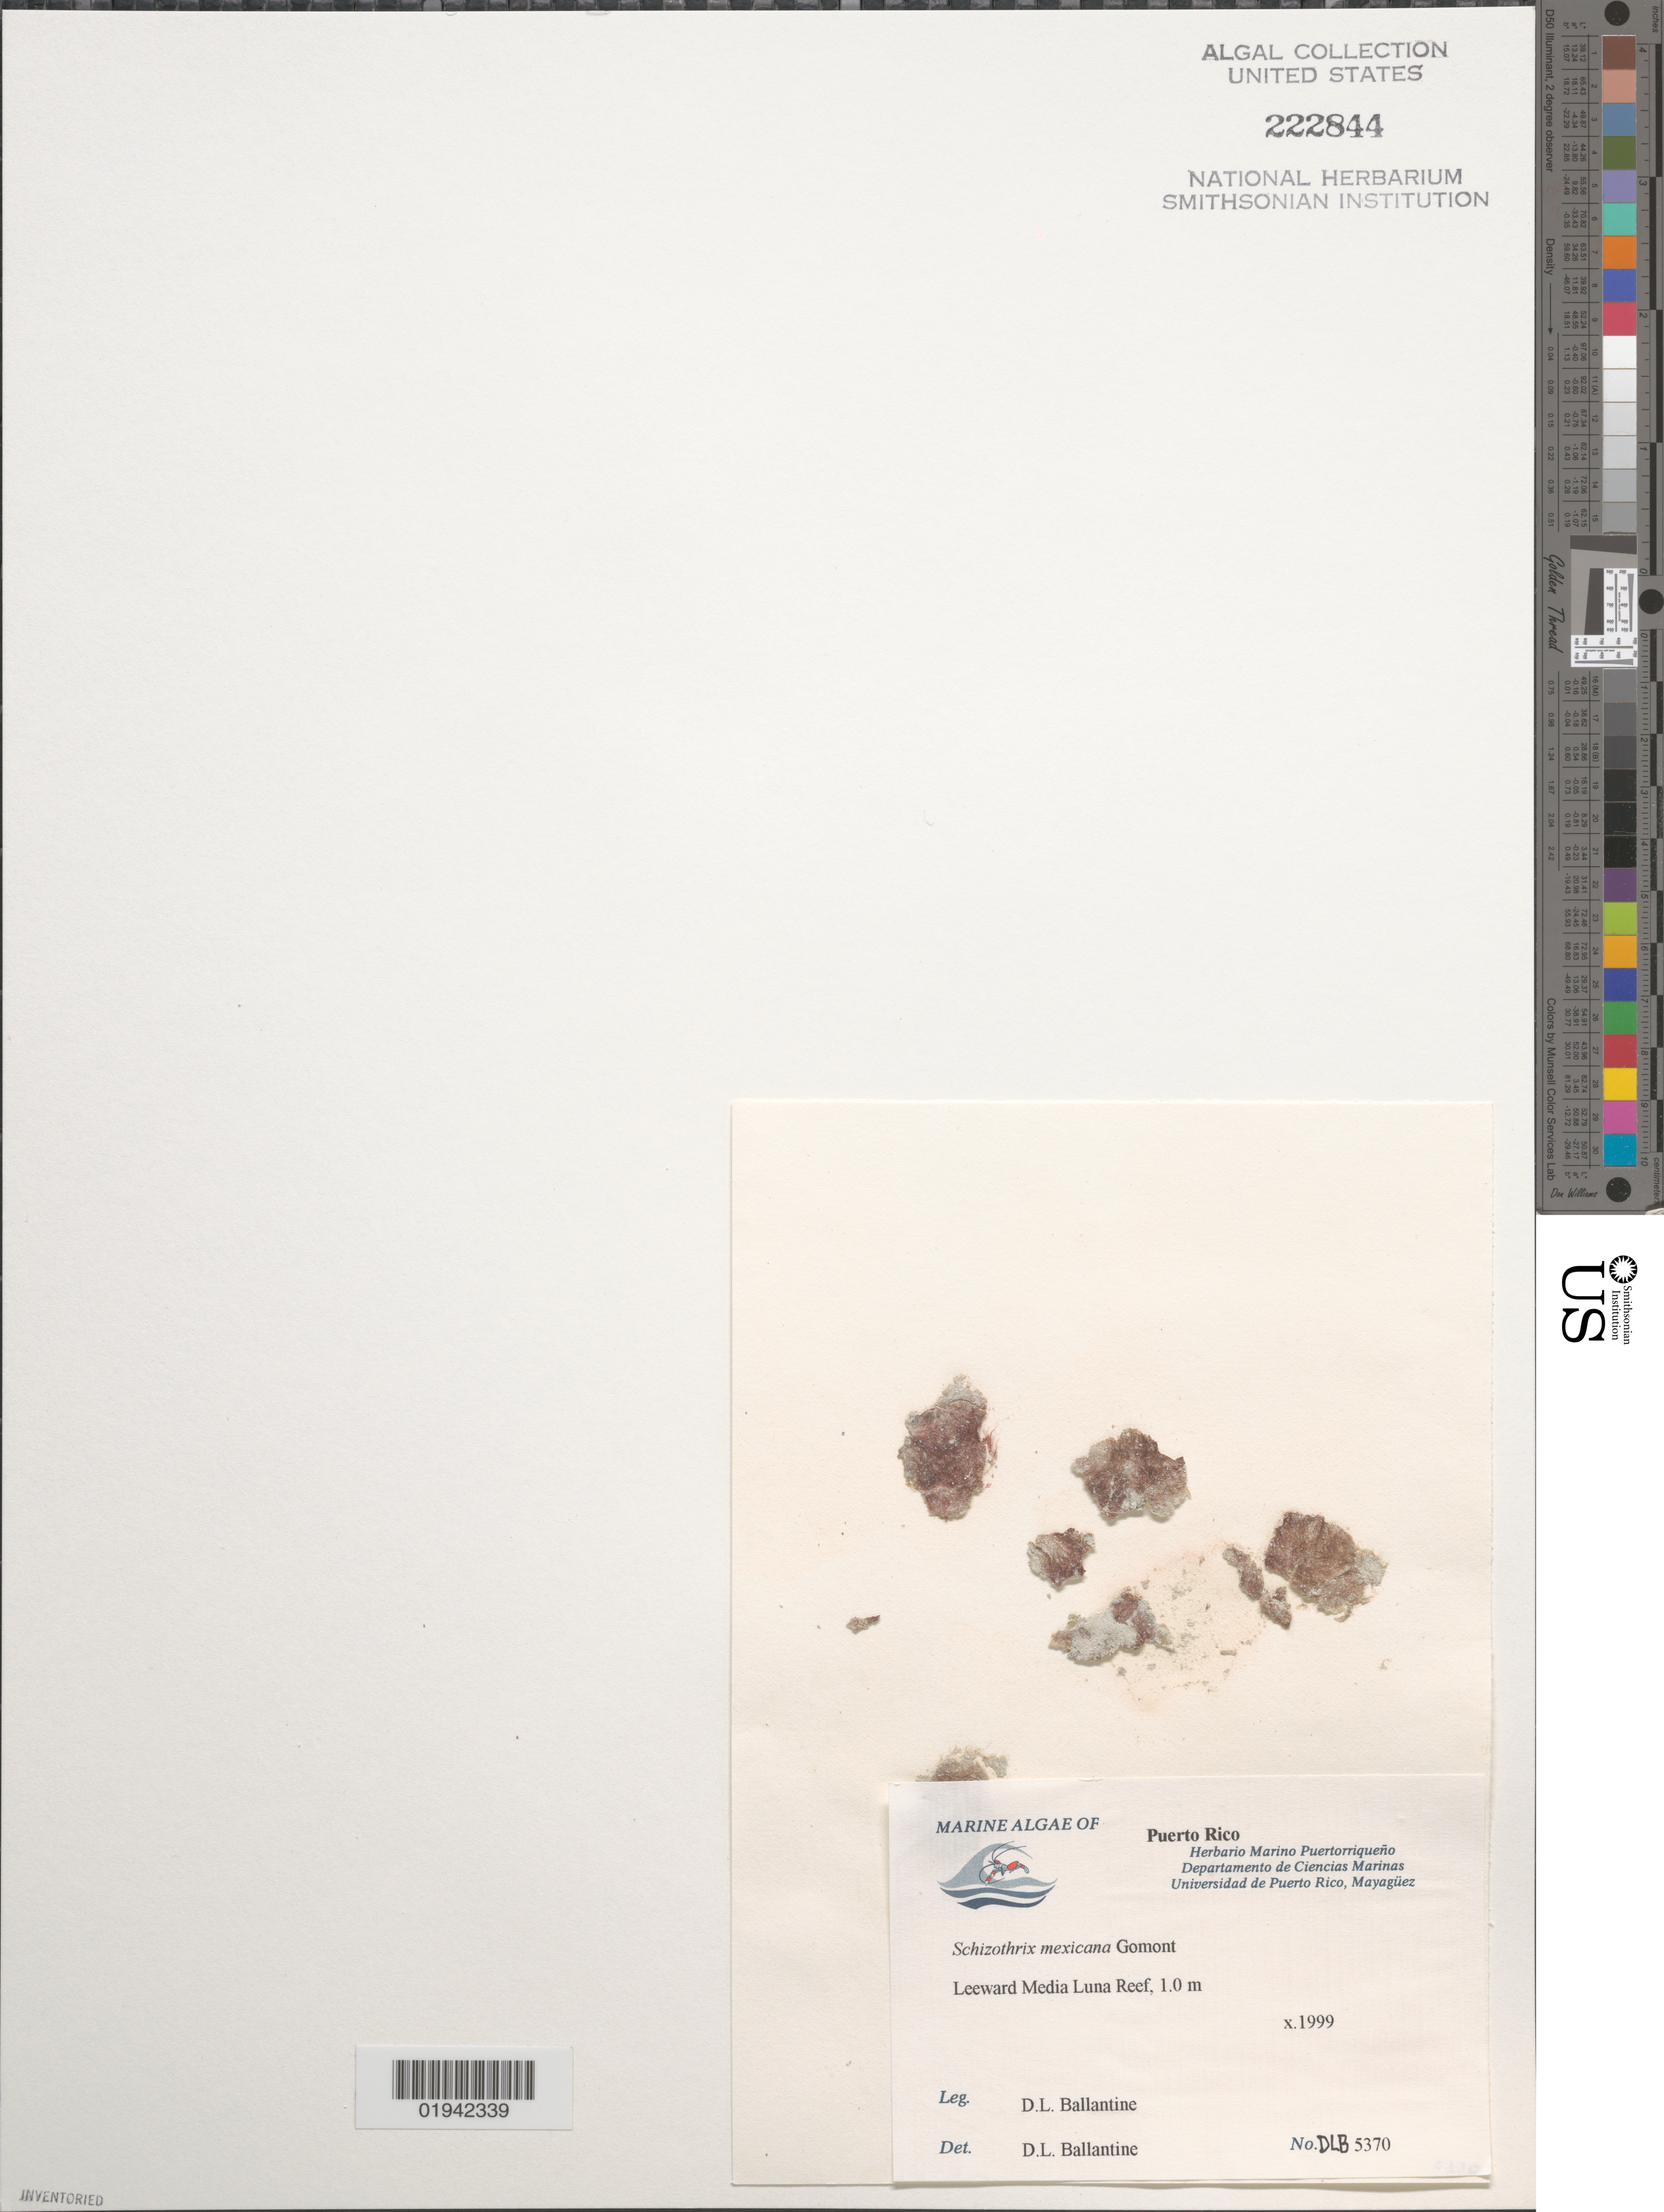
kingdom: Bacteria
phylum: Cyanobacteria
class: Cyanobacteriia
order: Leptolyngbyales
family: Trichocoleusaceae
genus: Schizothrix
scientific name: Schizothrix mexicana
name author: Gomont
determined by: Ballantine, D. L.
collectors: D.L. Ballantine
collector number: DLB 5370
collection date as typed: Oct 1999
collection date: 1999-10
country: Puerto Rico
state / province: Lajas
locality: Leeward Media Luna Reef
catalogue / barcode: US 222844